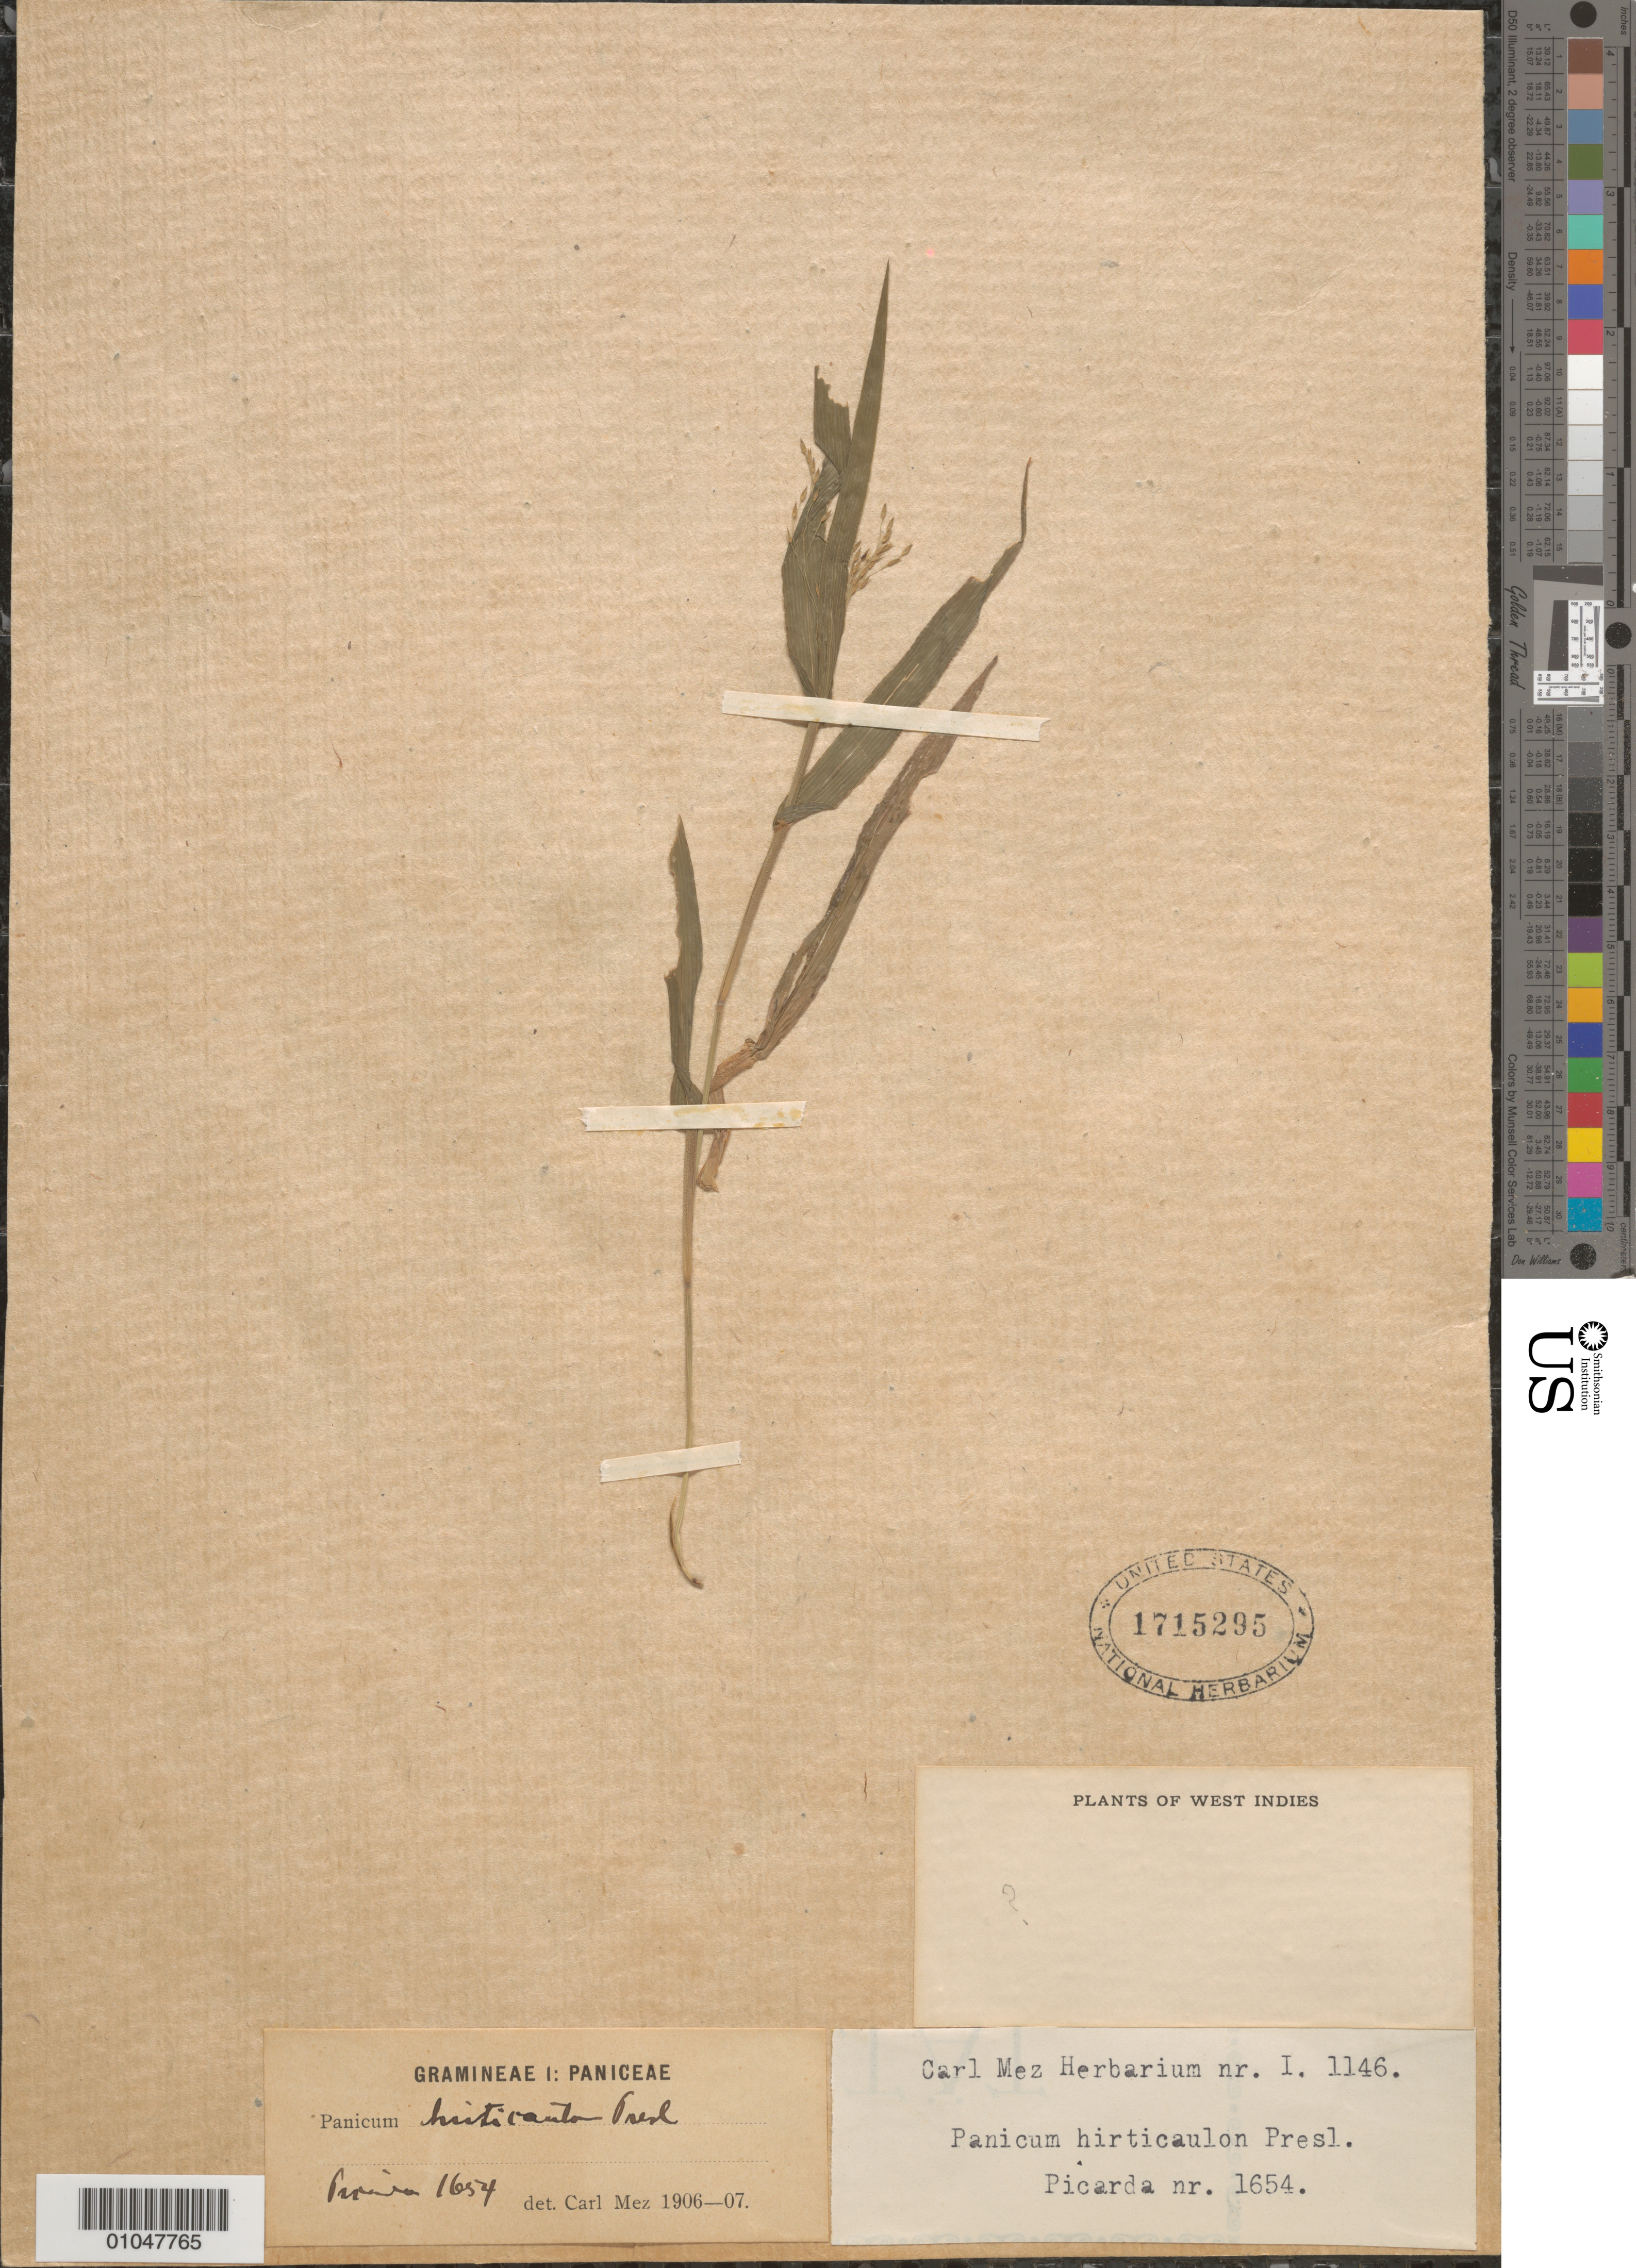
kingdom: Plantae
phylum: Tracheophyta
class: Liliopsida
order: Poales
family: Poaceae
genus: Panicum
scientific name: Panicum hirticaule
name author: J. Presl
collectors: -. Picarda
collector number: I. 1146 and 1654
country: Haiti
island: Hispaniola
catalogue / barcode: US 1715295